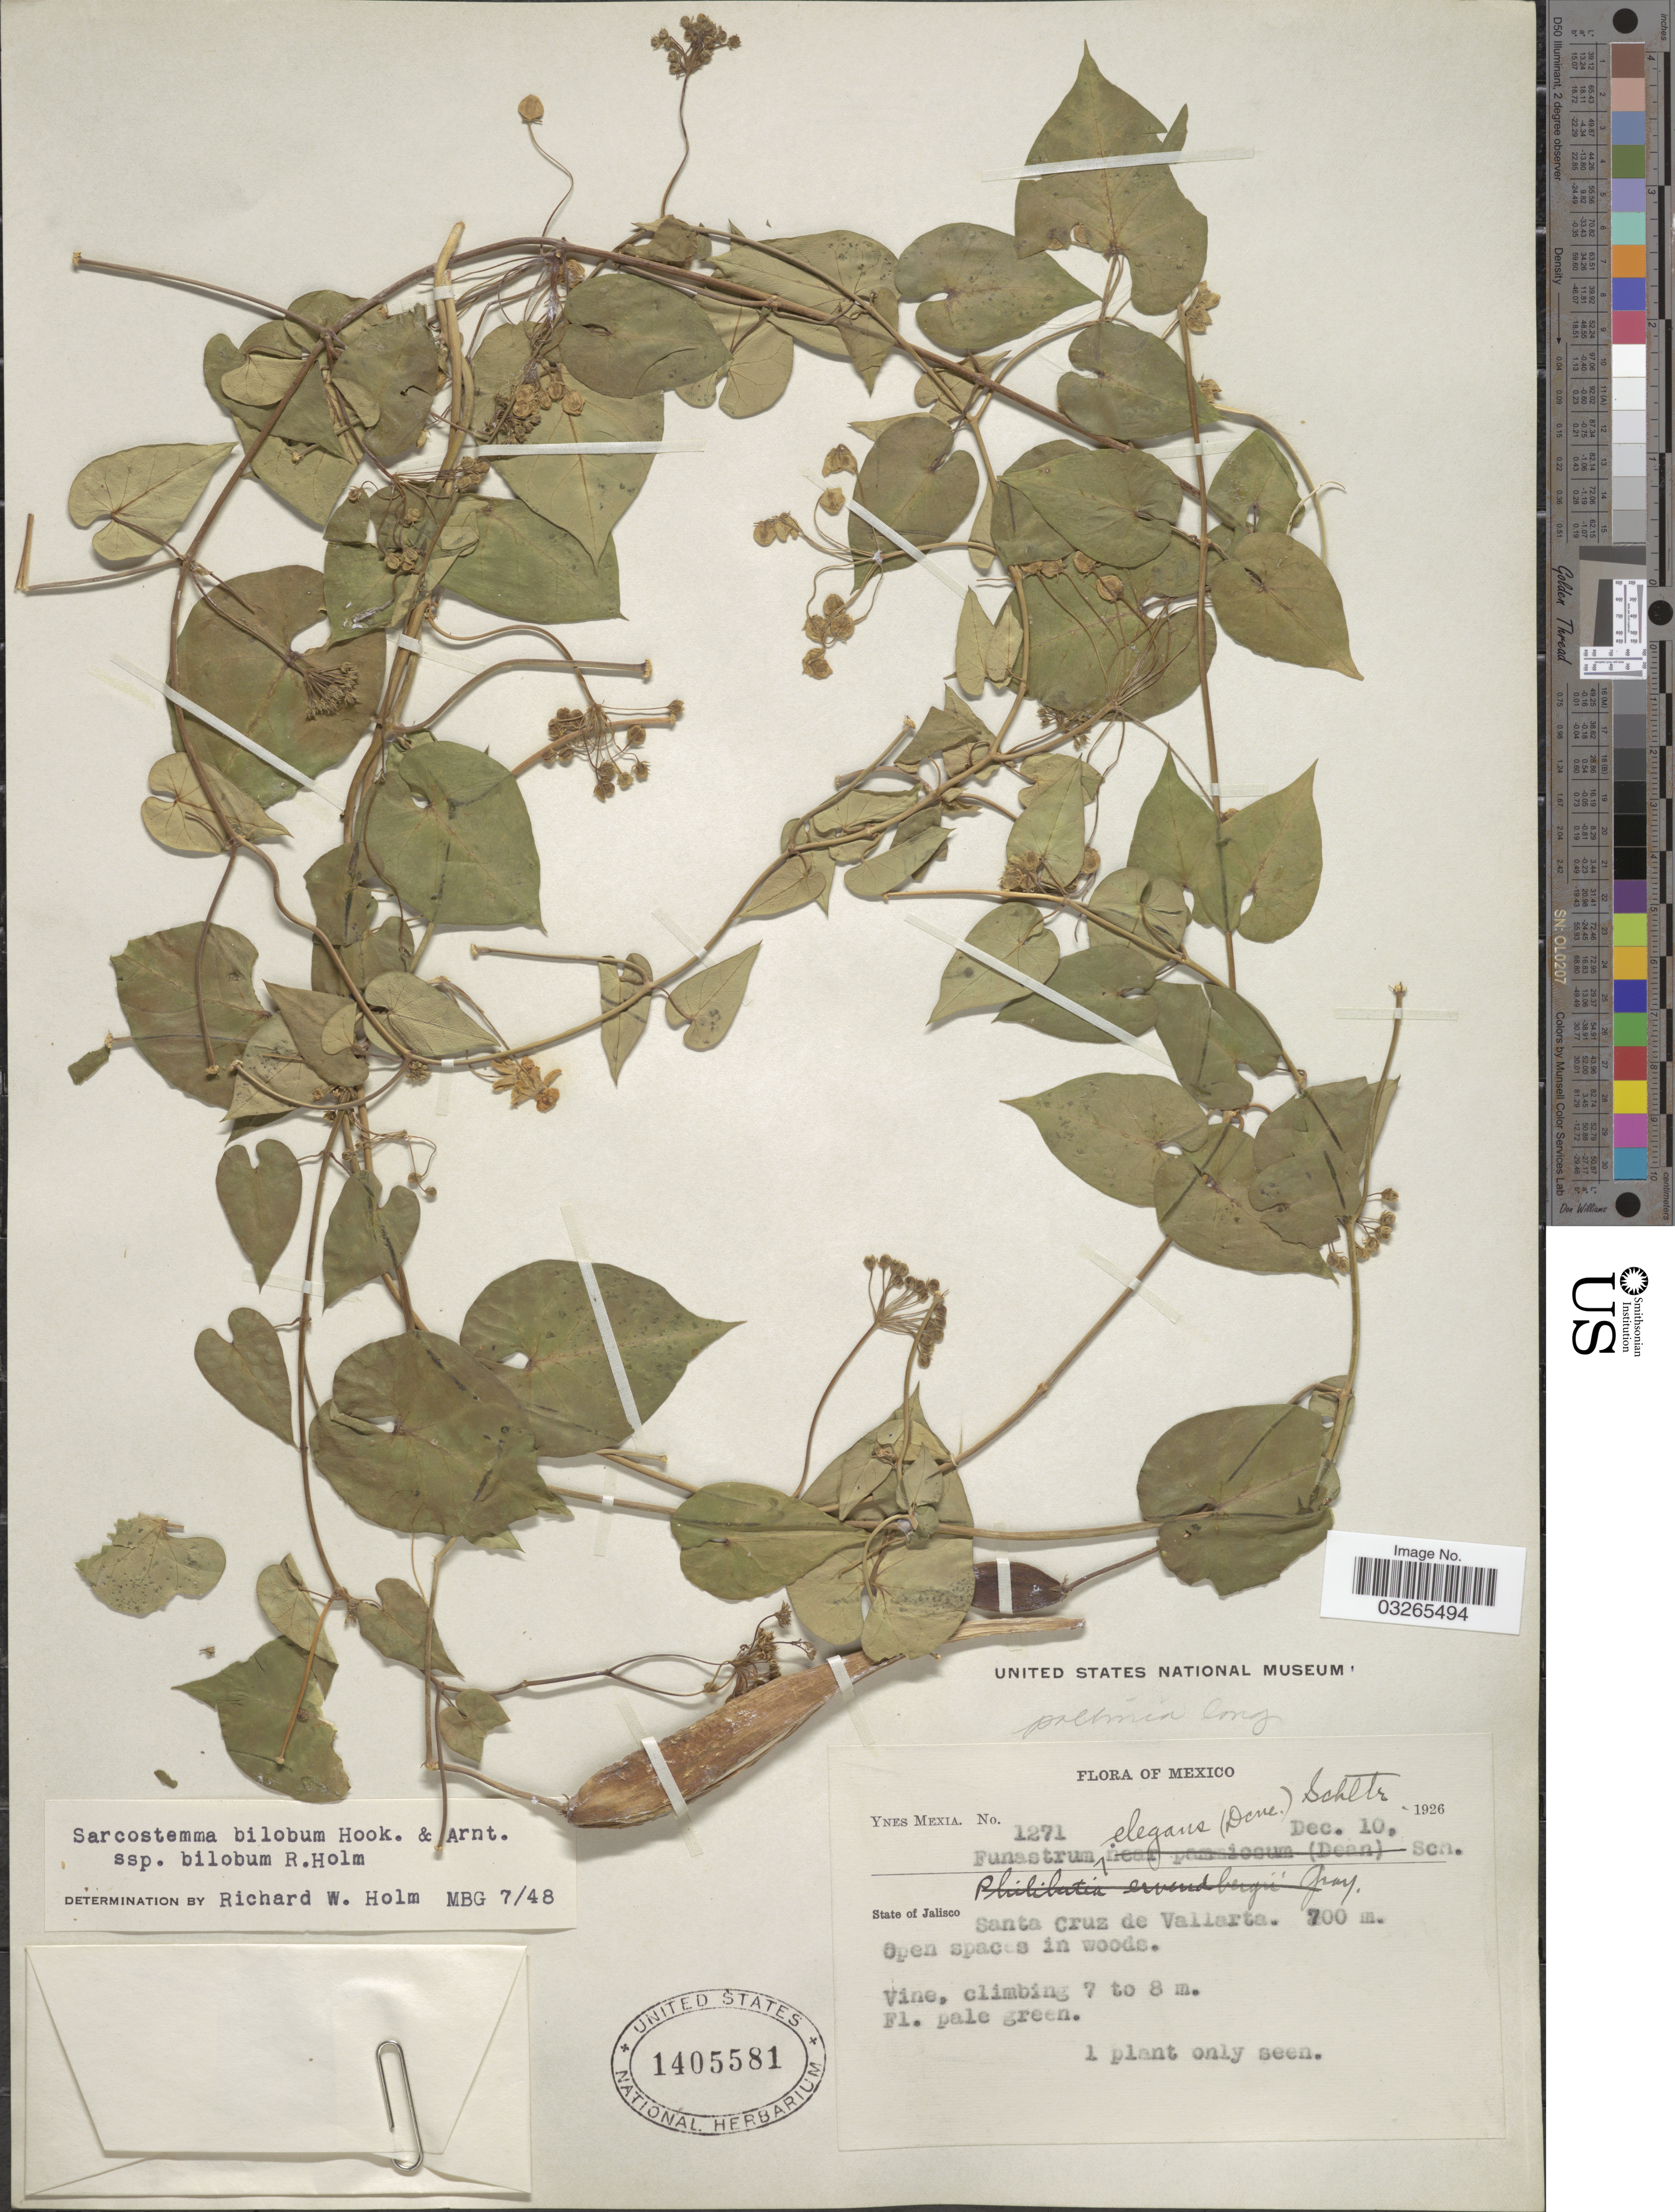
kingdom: Plantae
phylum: Tracheophyta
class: Magnoliopsida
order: Gentianales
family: Apocynaceae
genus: Sarcostemma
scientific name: Sarcostemma bilobum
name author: Hook. & Arn.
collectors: Y. Mexia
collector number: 1271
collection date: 1926-12-10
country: Mexico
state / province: Jalisco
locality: Santa Cruz de Vallarta.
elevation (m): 700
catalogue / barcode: US 1405581